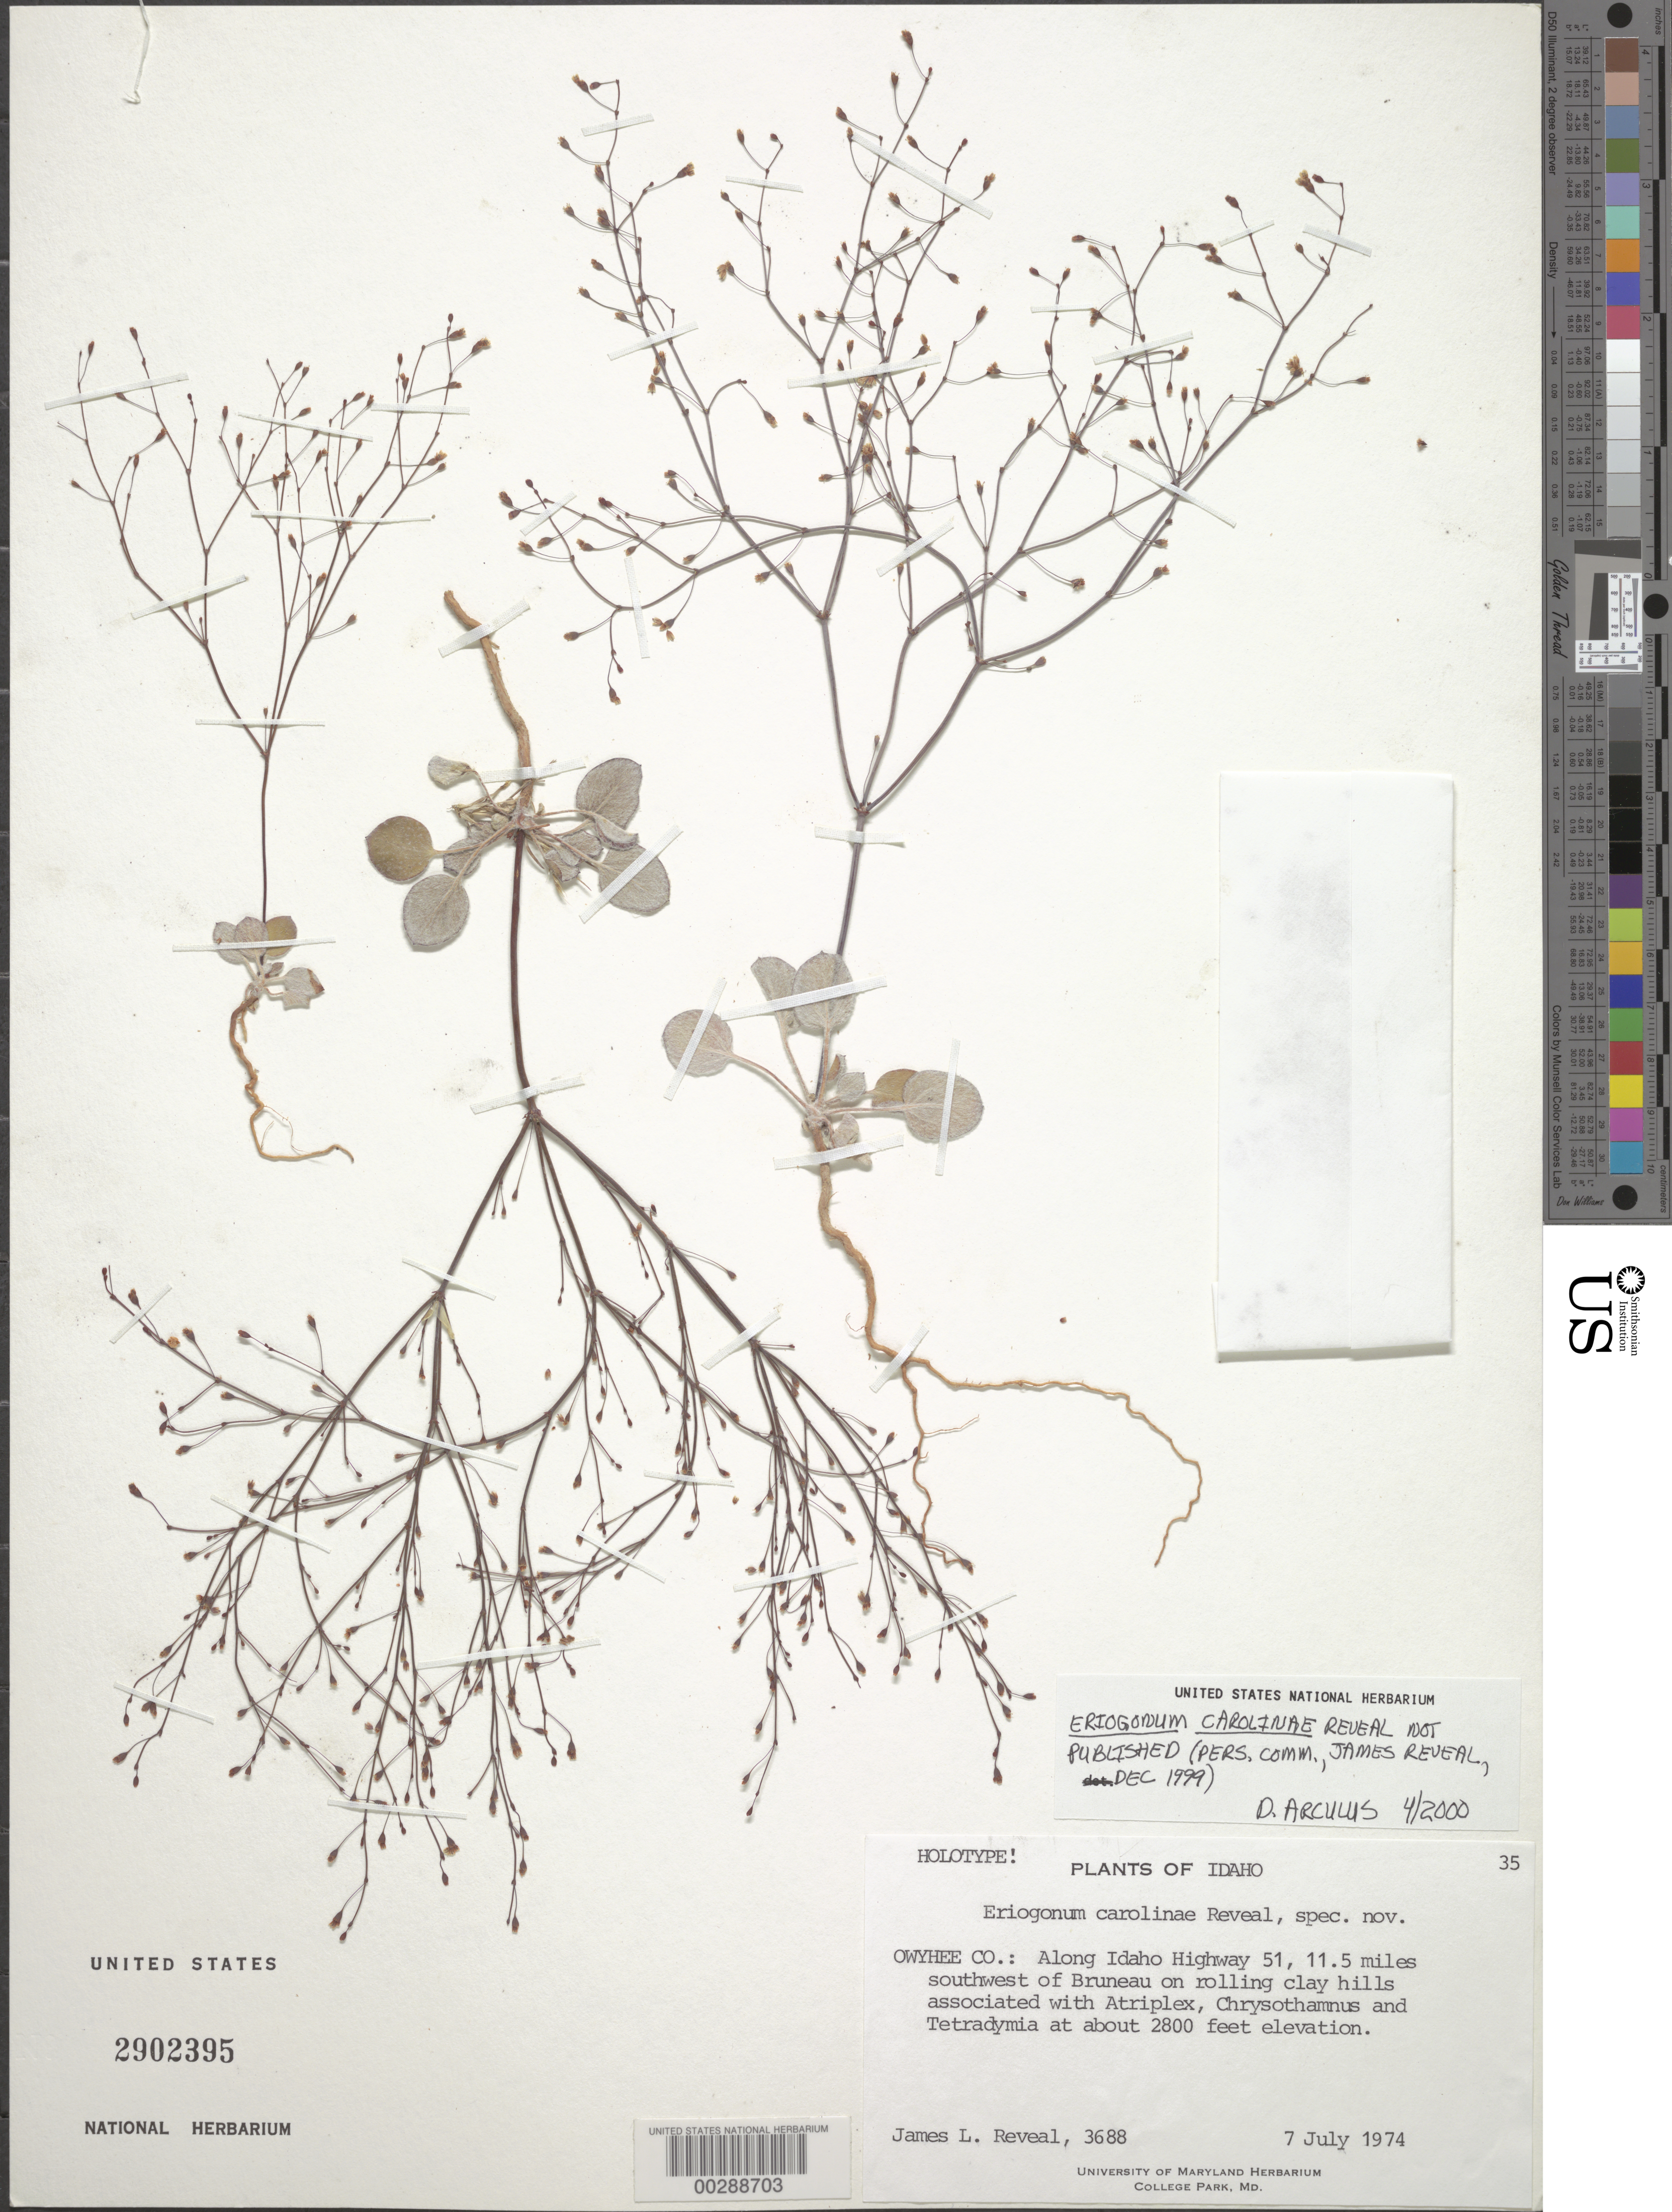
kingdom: Plantae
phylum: Tracheophyta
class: Magnoliopsida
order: Caryophyllales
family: Polygonaceae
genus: Eriogonum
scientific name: Eriogonum sp.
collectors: J. L. Reveal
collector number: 3688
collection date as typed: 07 Jul 1974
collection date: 1974-07-07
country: United States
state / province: Idaho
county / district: Owyhee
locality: Along u.s. highway 51, 11.5 mi sw of bruneau on rolling clay hills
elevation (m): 2800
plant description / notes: Duplicates of this specimen at several other herbaria are labeled as isotypes of Eriogonum carolinae Reveal [ined. name, apparently never published]. One duplicate (NY) was later (2003) annotated by Reveal as an isotype of "Eriogonum watsonii var. venustum Reveal, ined." [also apparently never published]. Specimen is currently filed in the main herbarium as Eriogonum sp. indet.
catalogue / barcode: US 2902395